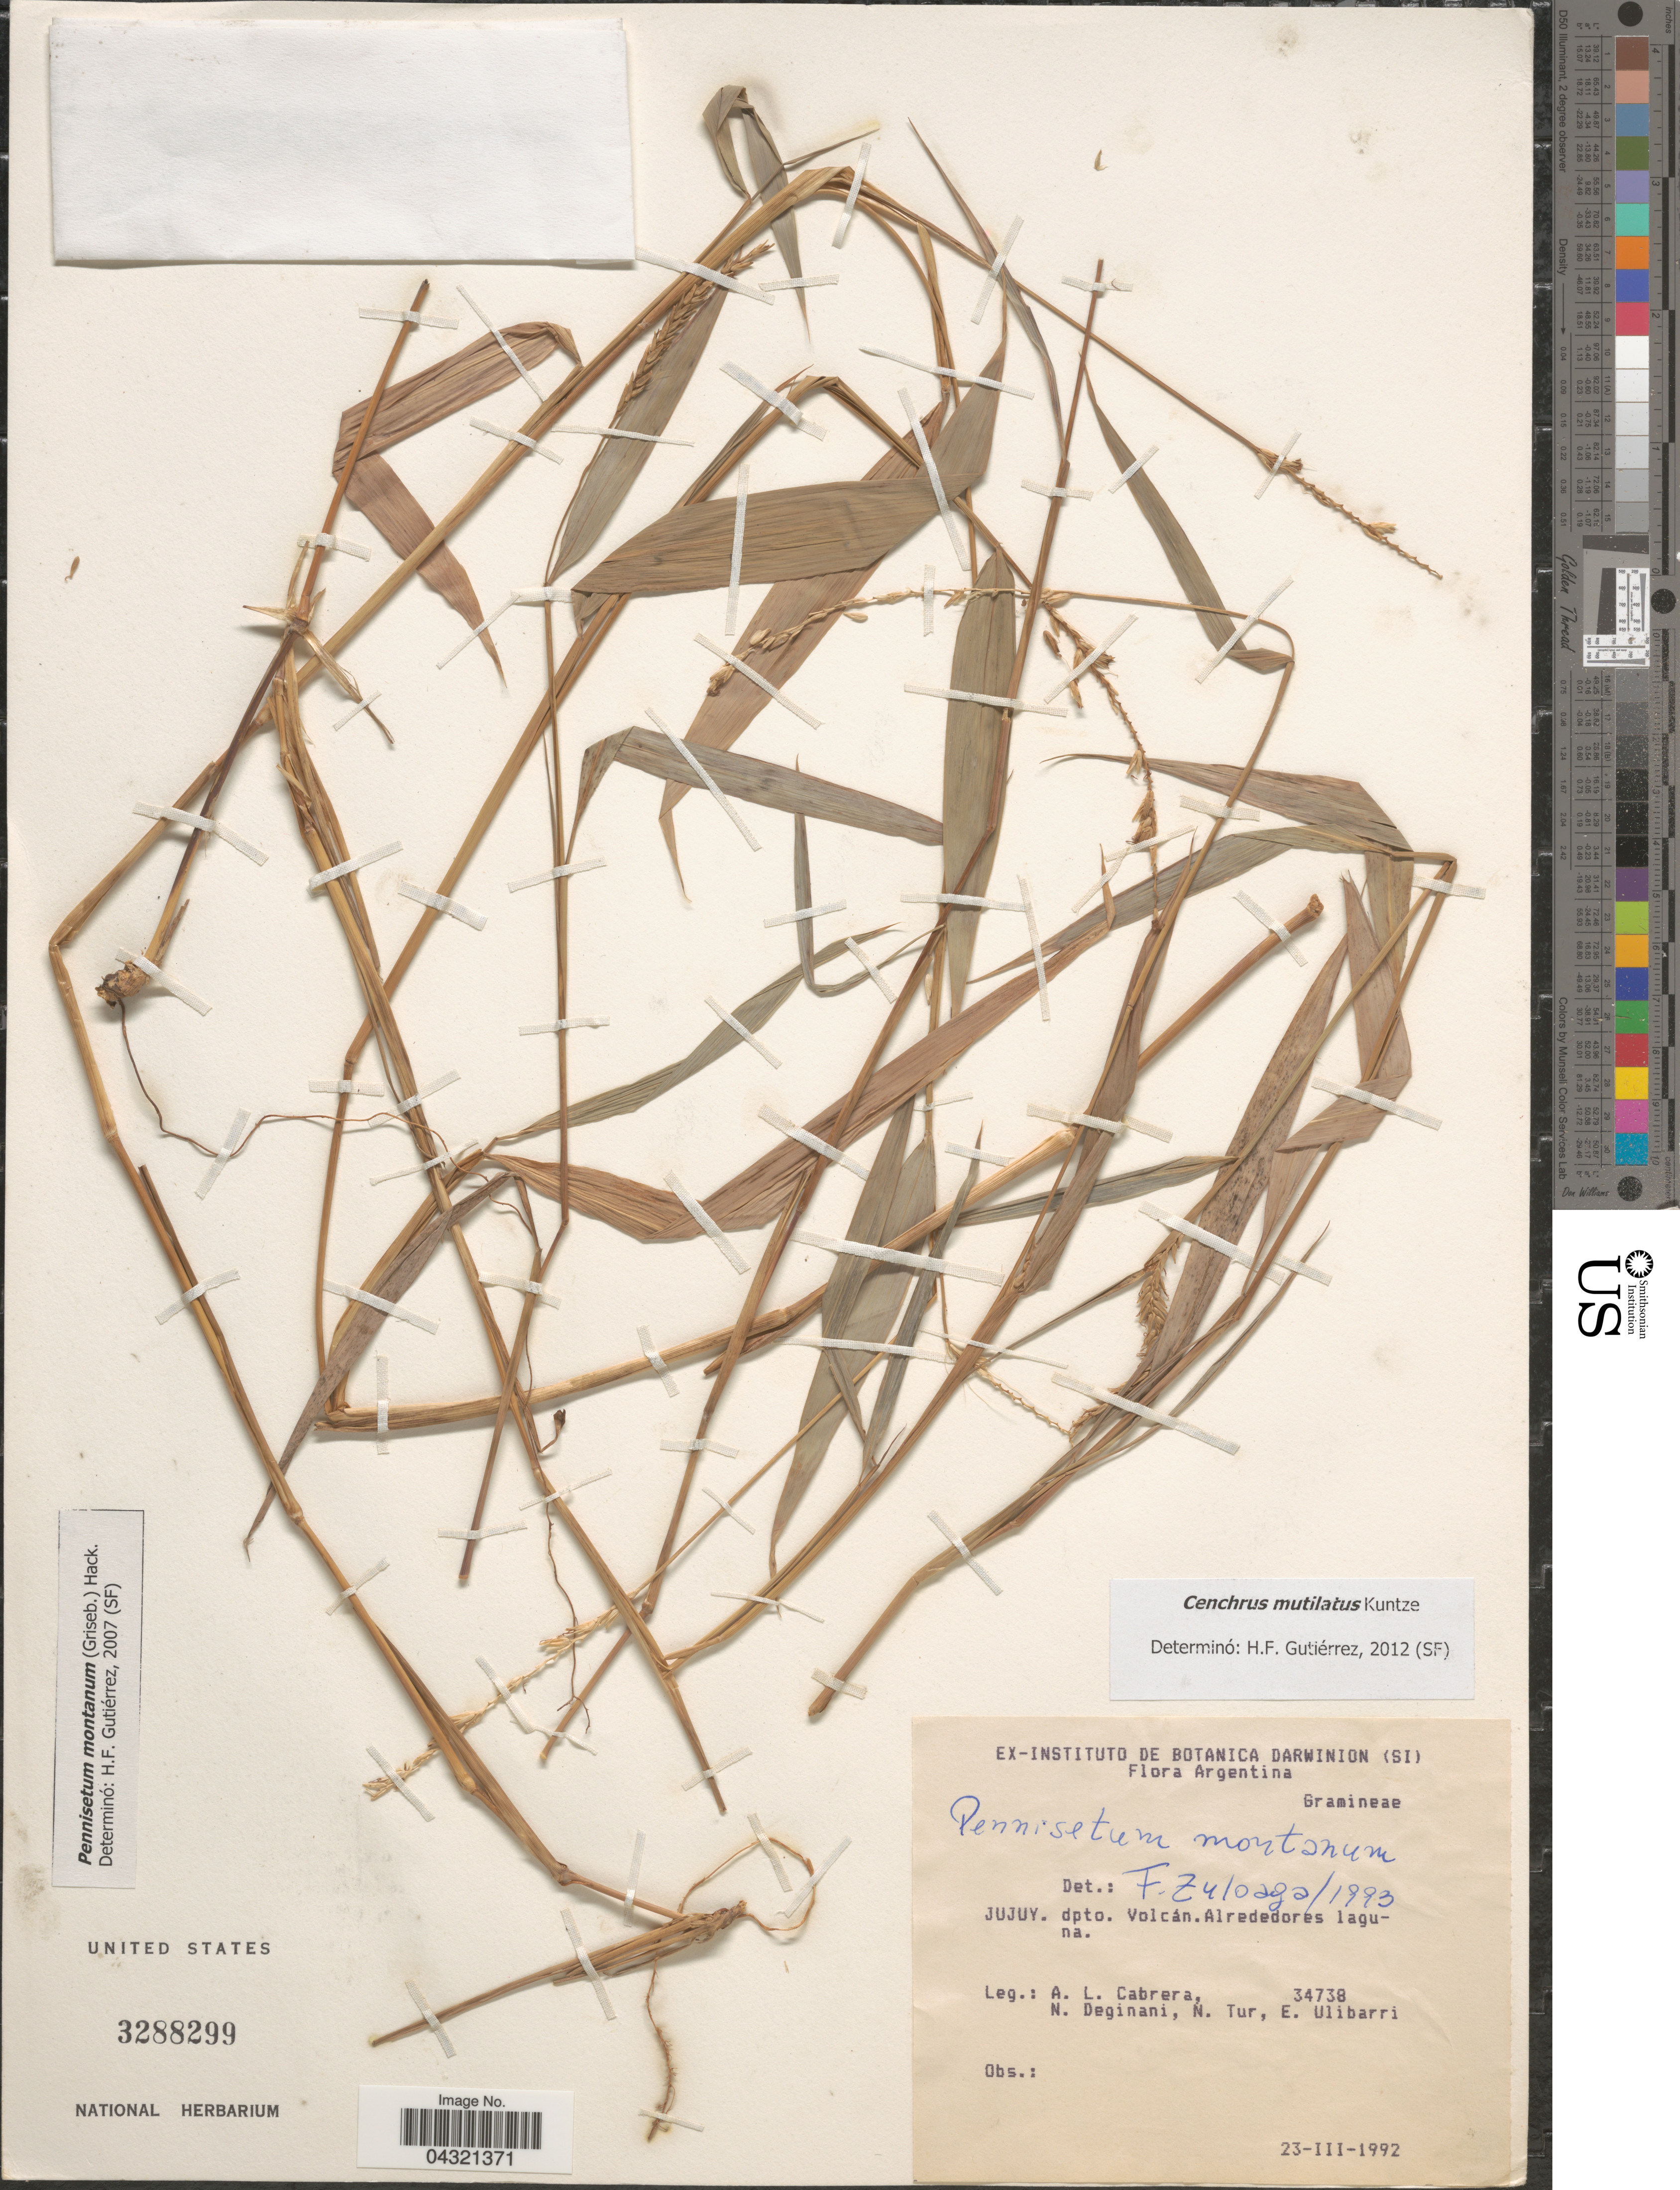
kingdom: Plantae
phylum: Tracheophyta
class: Liliopsida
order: Poales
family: Poaceae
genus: Cenchrus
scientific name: Cenchrus mutilatus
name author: Kuntze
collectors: A. L. Cabrera, N. Deginani, N. Tur & E. Ulibarri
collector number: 34738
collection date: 1992-03-23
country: Argentina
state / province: Jujuy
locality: Dpto. Volcán. Alrededores laguna.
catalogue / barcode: US 3288299